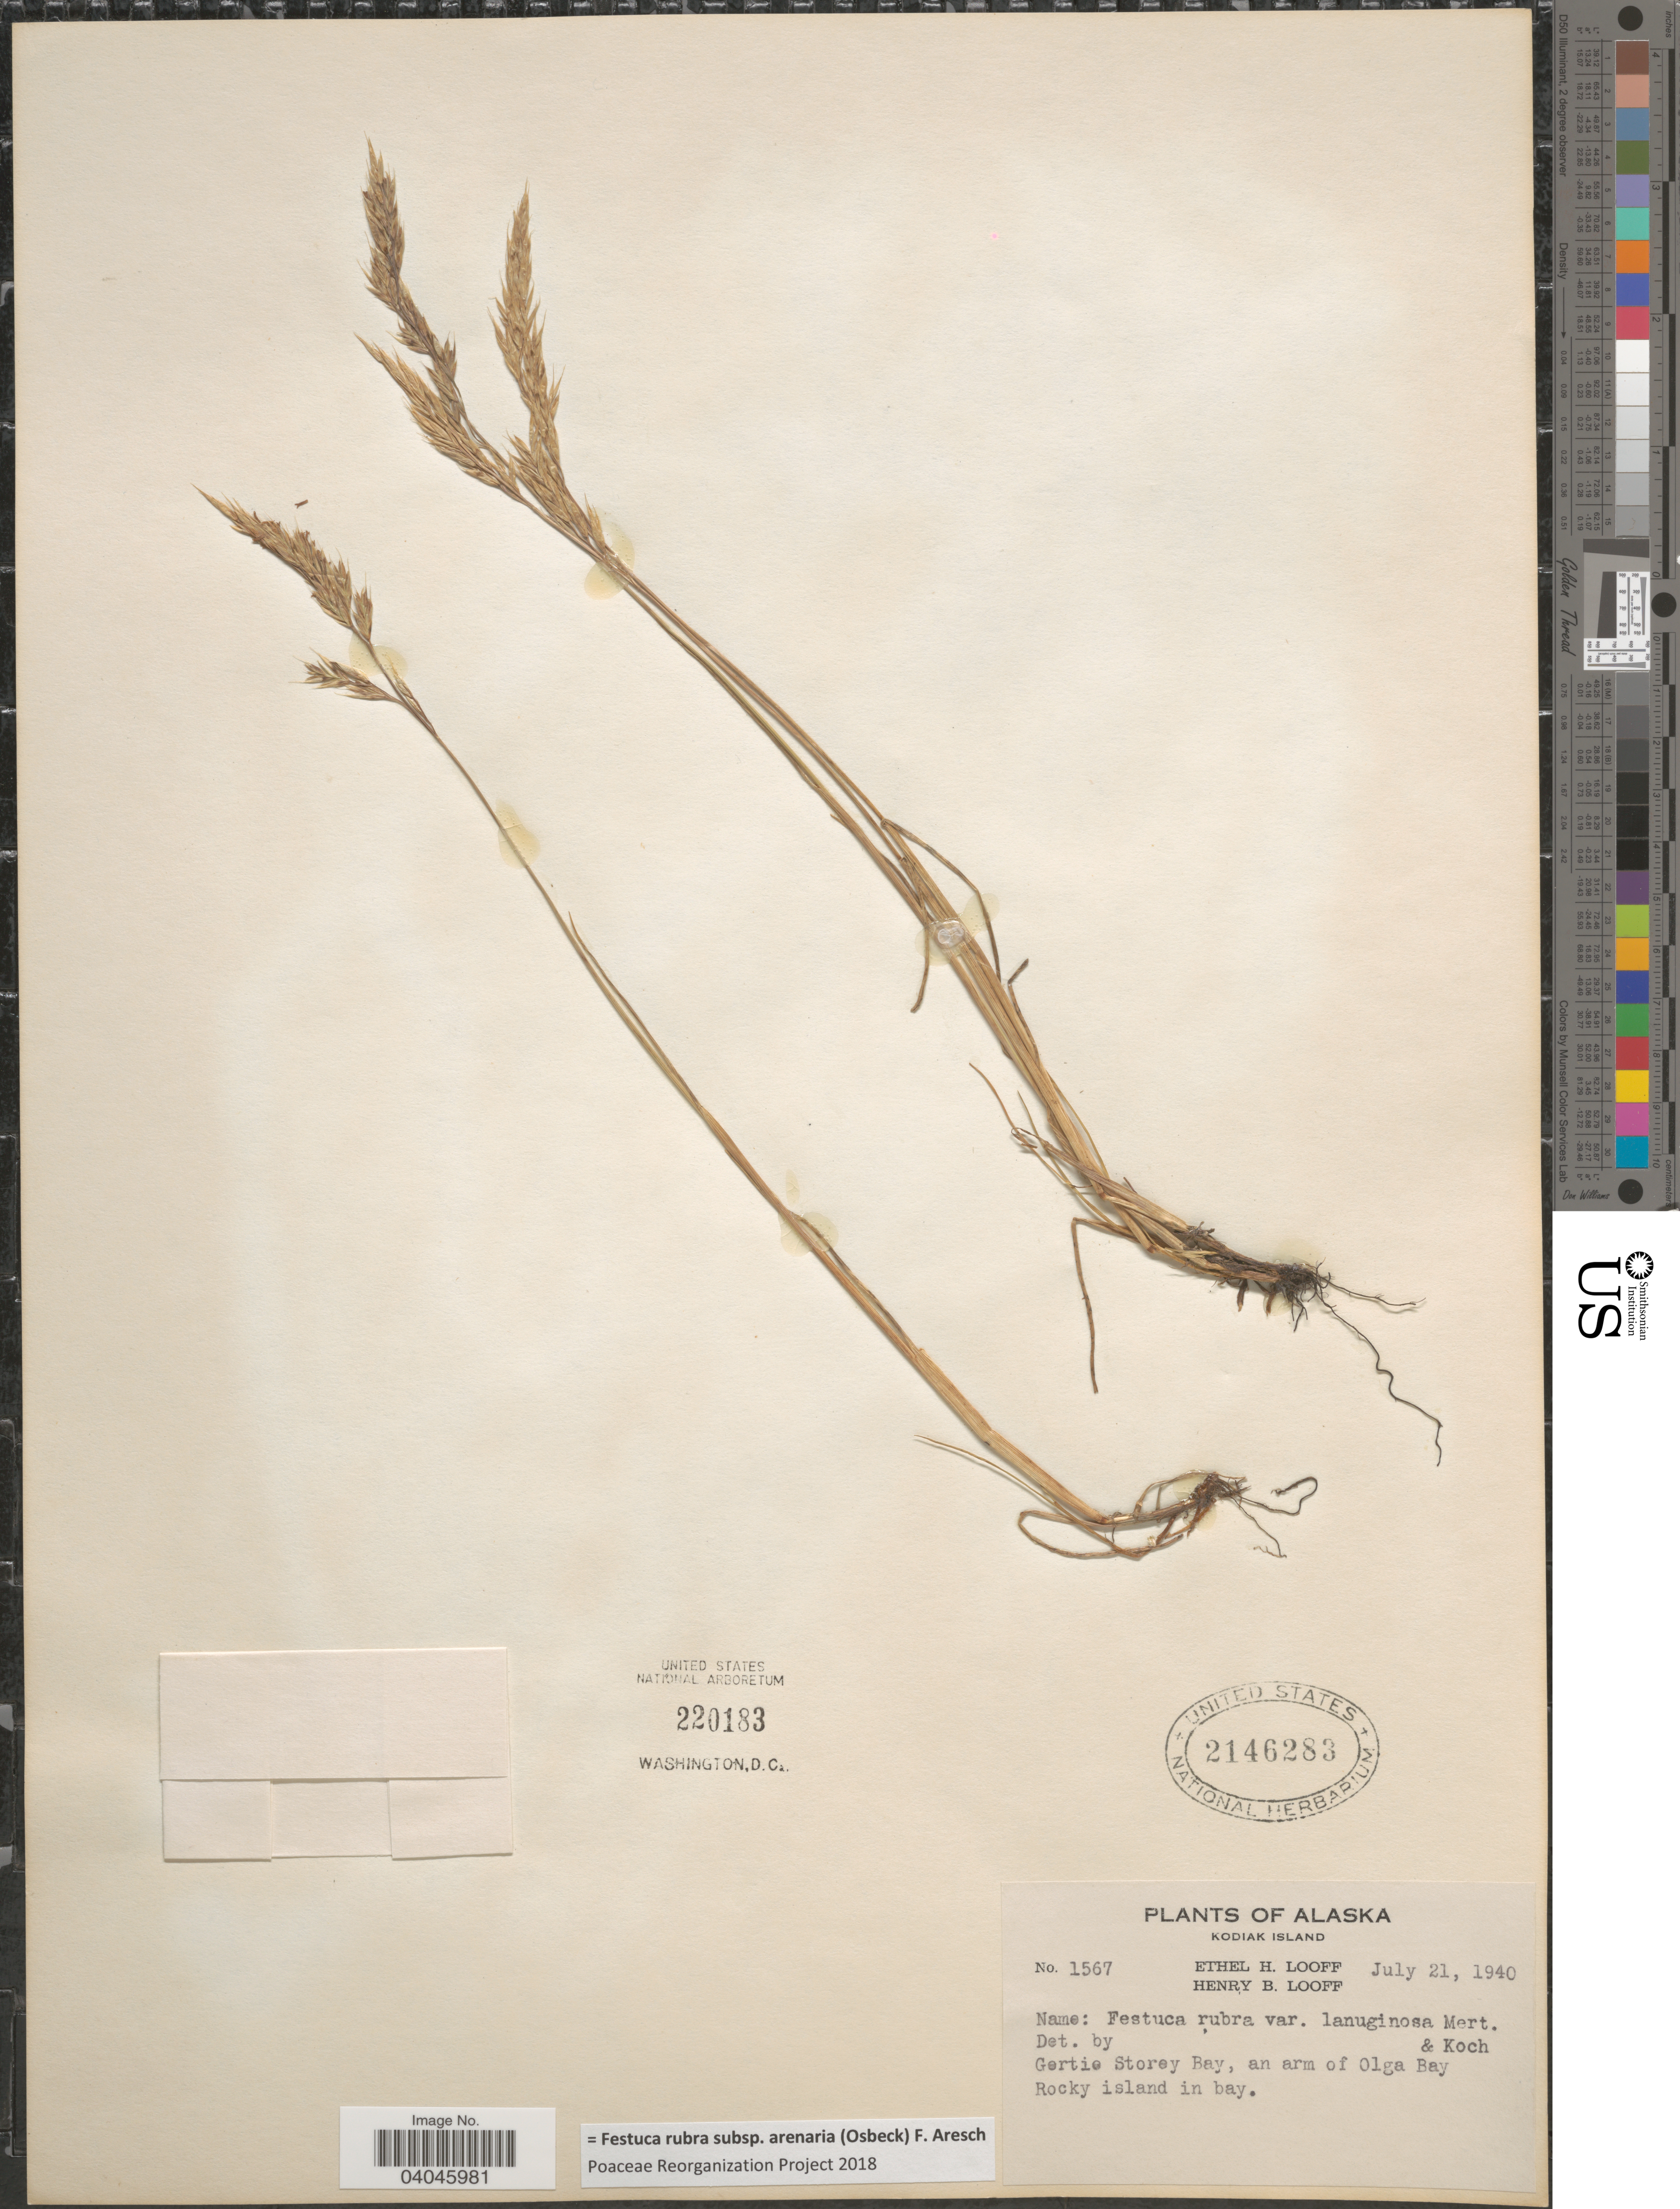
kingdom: Plantae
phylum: Tracheophyta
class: Liliopsida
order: Poales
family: Poaceae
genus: Festuca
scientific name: Festuca rubra subsp. arenaria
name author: (Osbeck) F. Aresch.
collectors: E. Looff & H. Looff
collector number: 1567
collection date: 1940-07-21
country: United States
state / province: Alaska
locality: Kodiak Island. Gertie Storey Bay, an arm of Olga Bay. Rocky island in bay.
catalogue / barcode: US 2146283